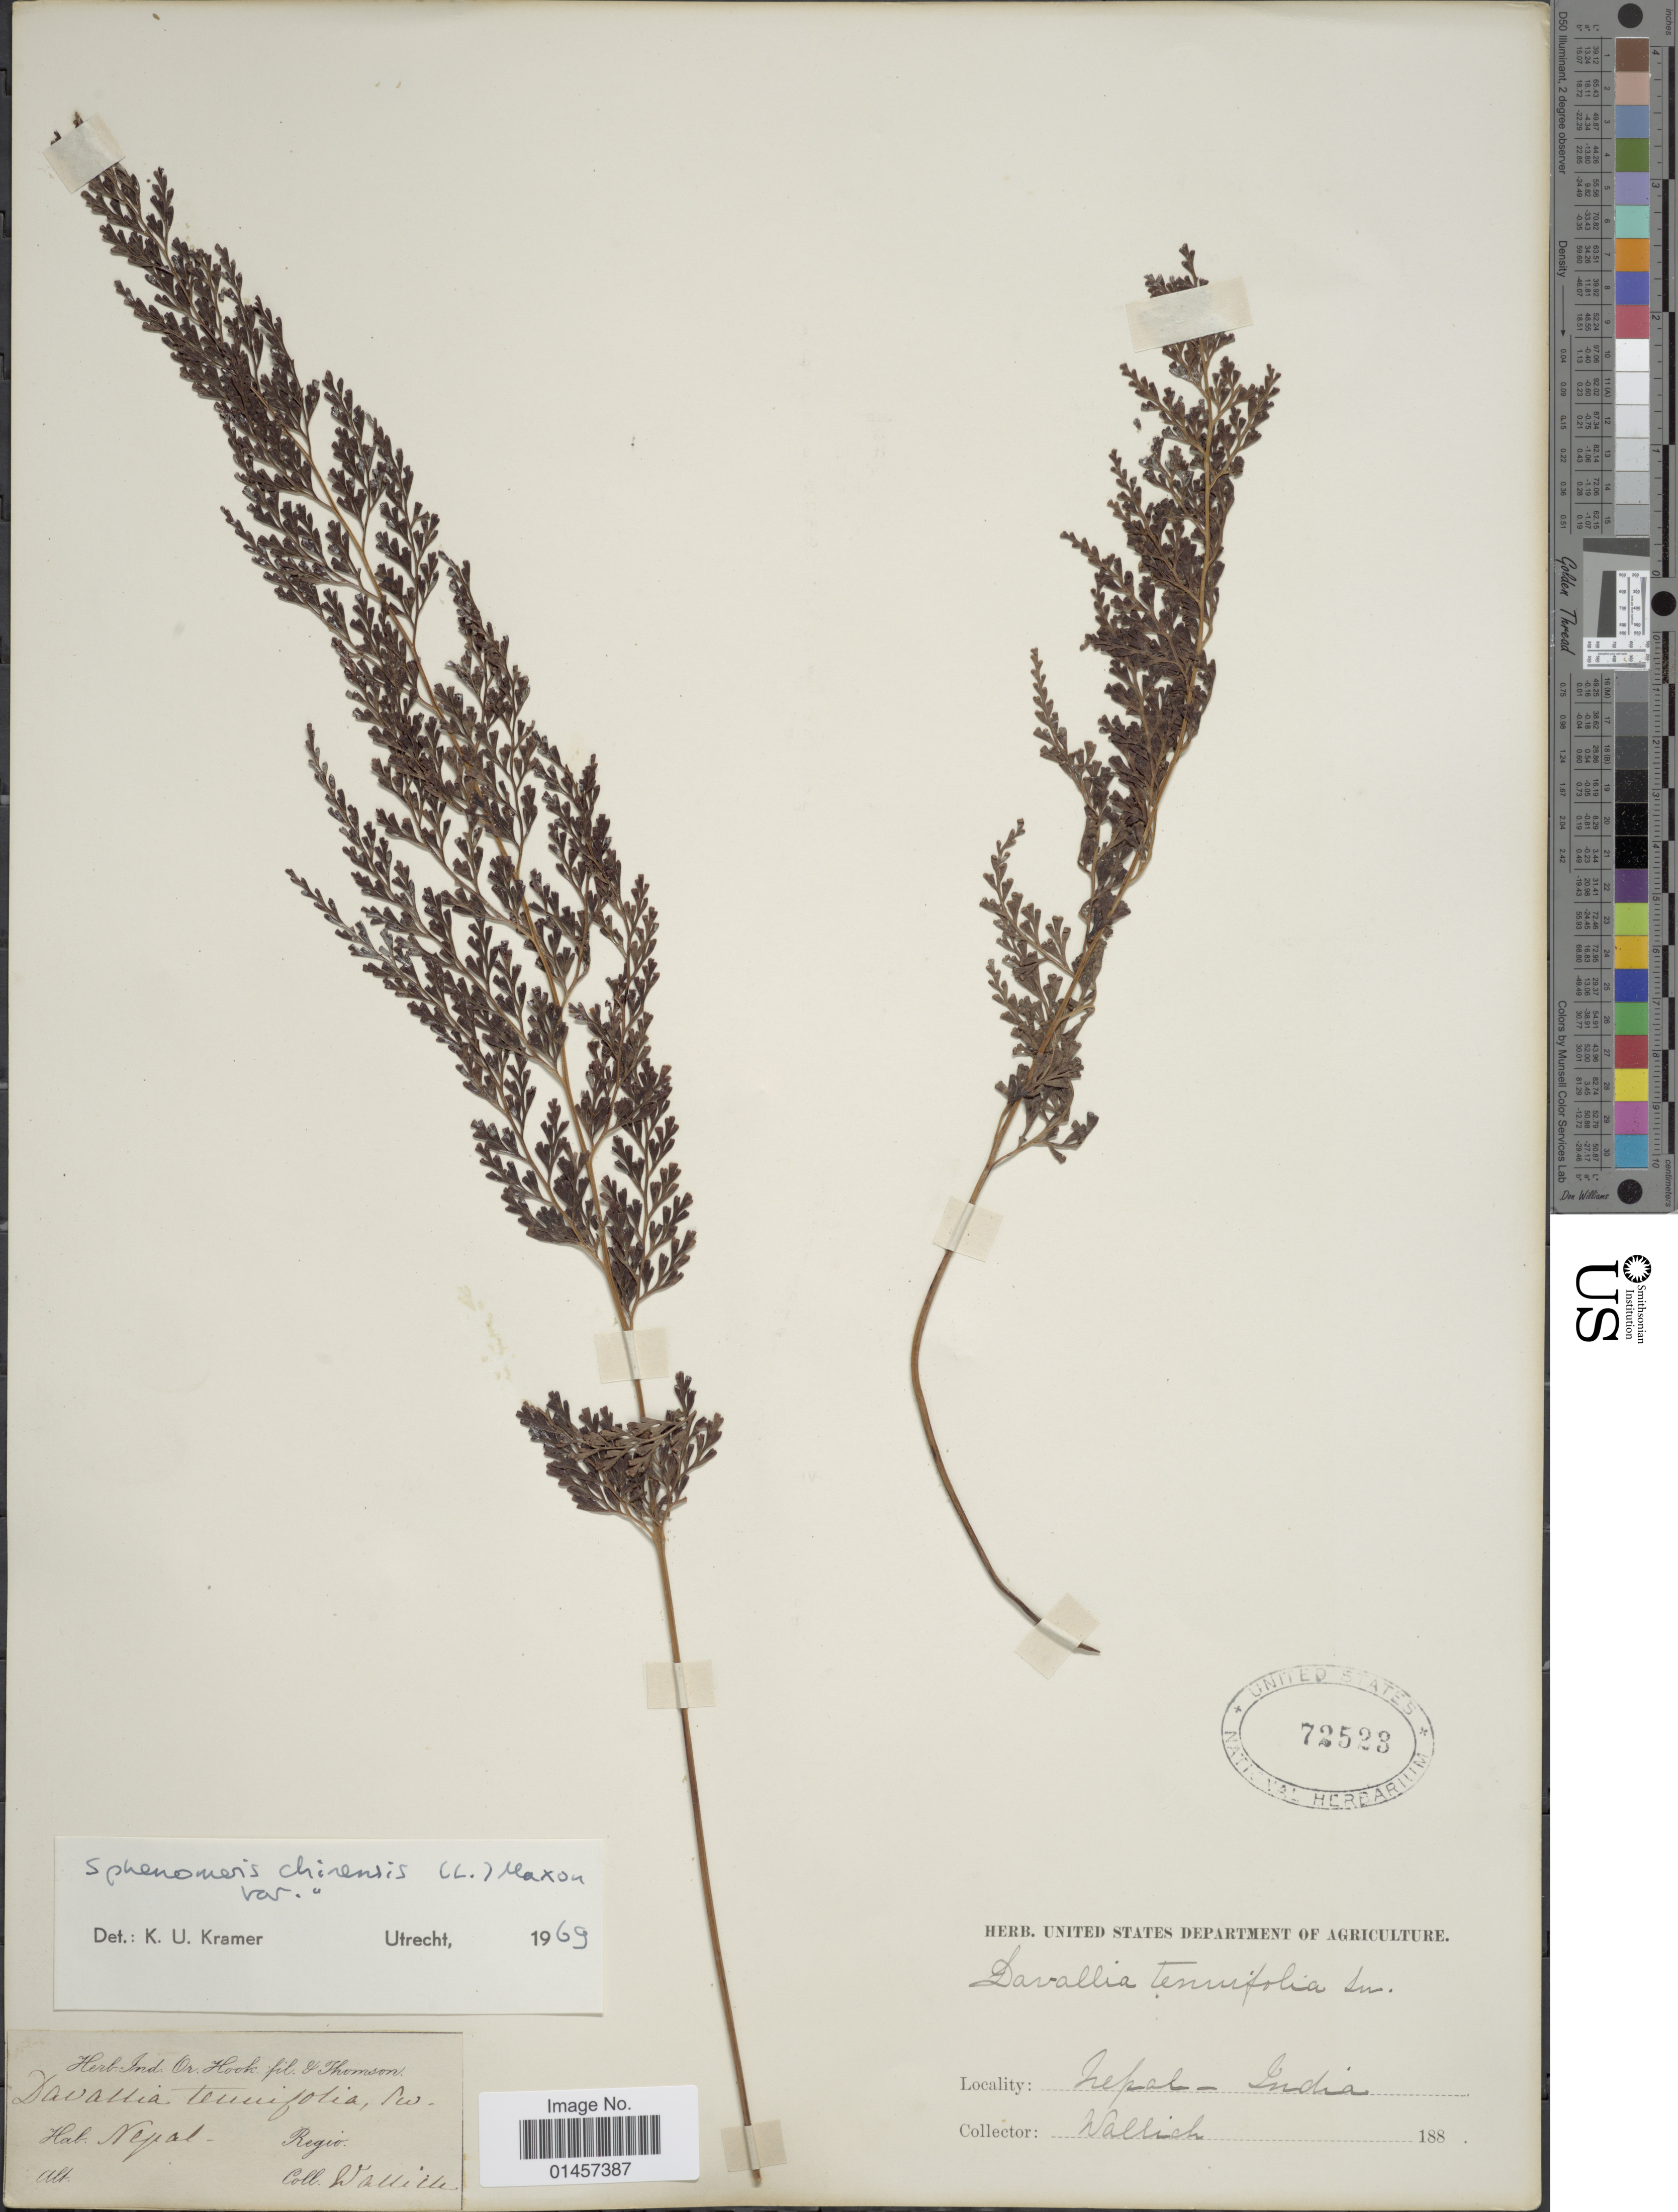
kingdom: Plantae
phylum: Tracheophyta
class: Polypodiopsida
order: Polypodiales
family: Lindsaeaceae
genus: Sphenomeris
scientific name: Sphenomeris chinensis var. chinensis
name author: (L.) Maxon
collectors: -- Wallich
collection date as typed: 188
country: India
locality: Nepal-India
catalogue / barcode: US 72523